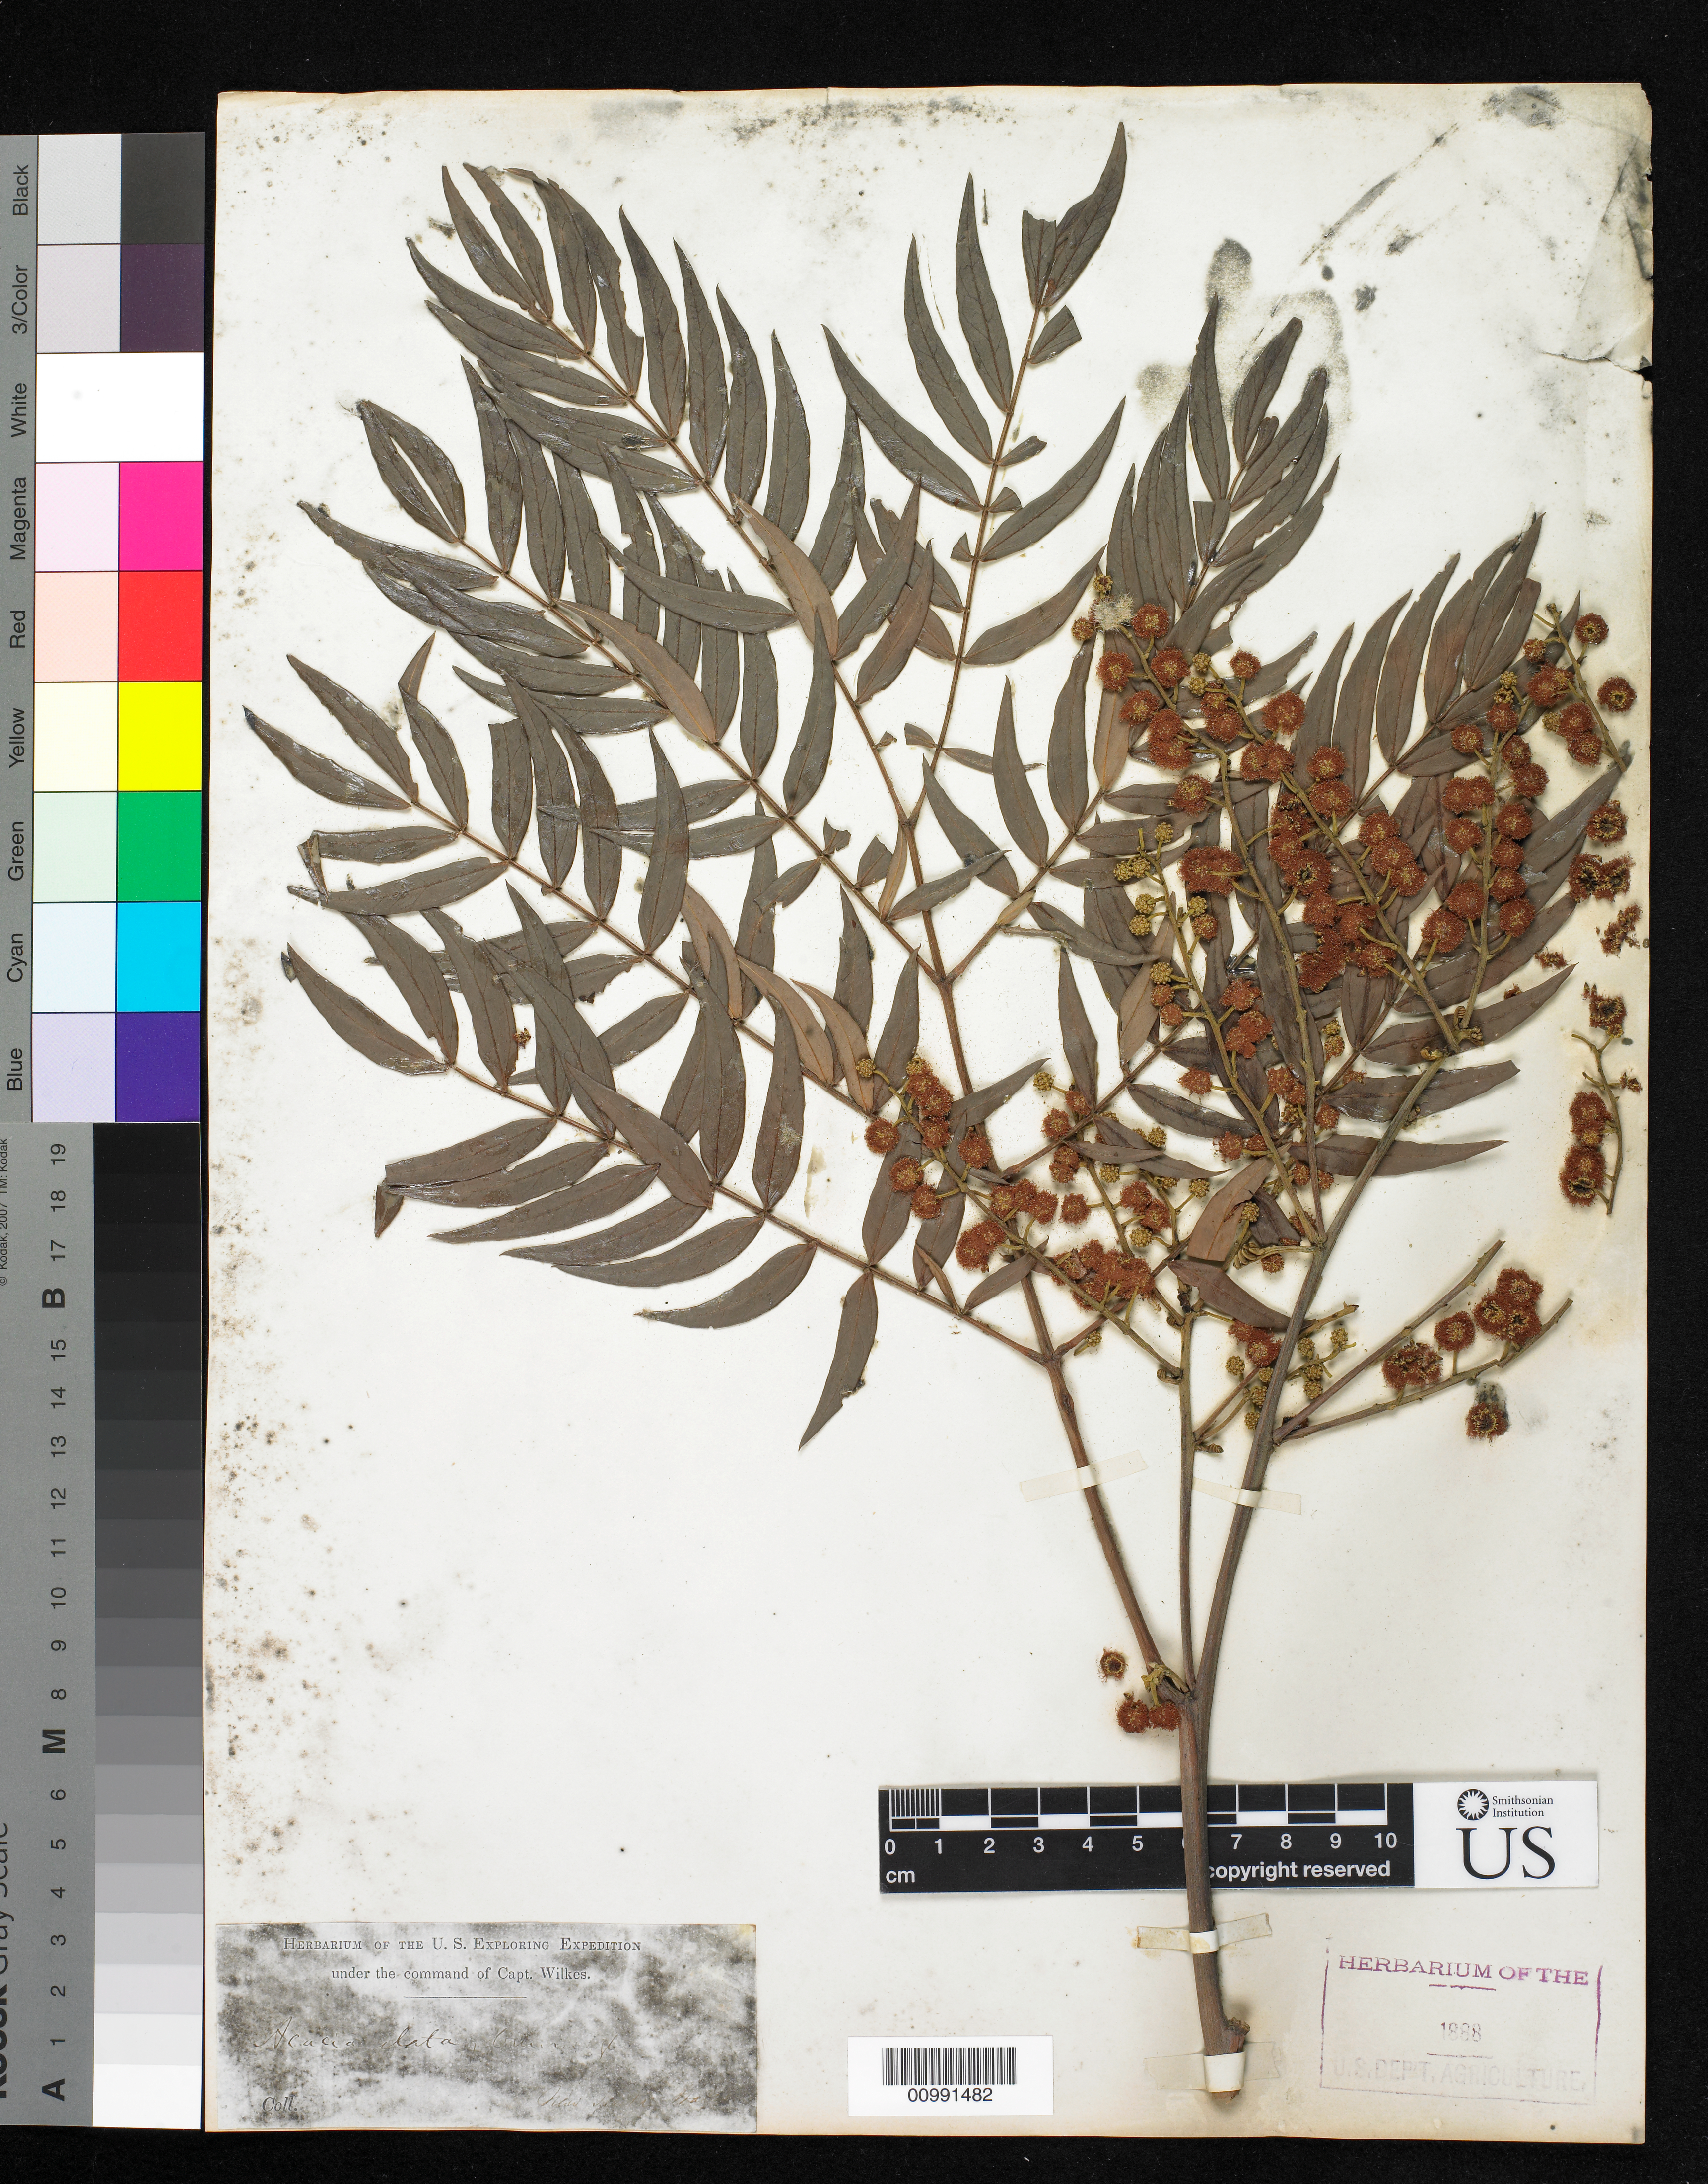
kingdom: Plantae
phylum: Tracheophyta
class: Magnoliopsida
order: Fabales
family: Fabaceae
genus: Acacia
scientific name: Acacia elata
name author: A. Cunn. ex Benth.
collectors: Wilkes Explor. Exped.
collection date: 1838/1842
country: Australia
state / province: New South Wales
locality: New S. Wales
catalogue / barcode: US 98513